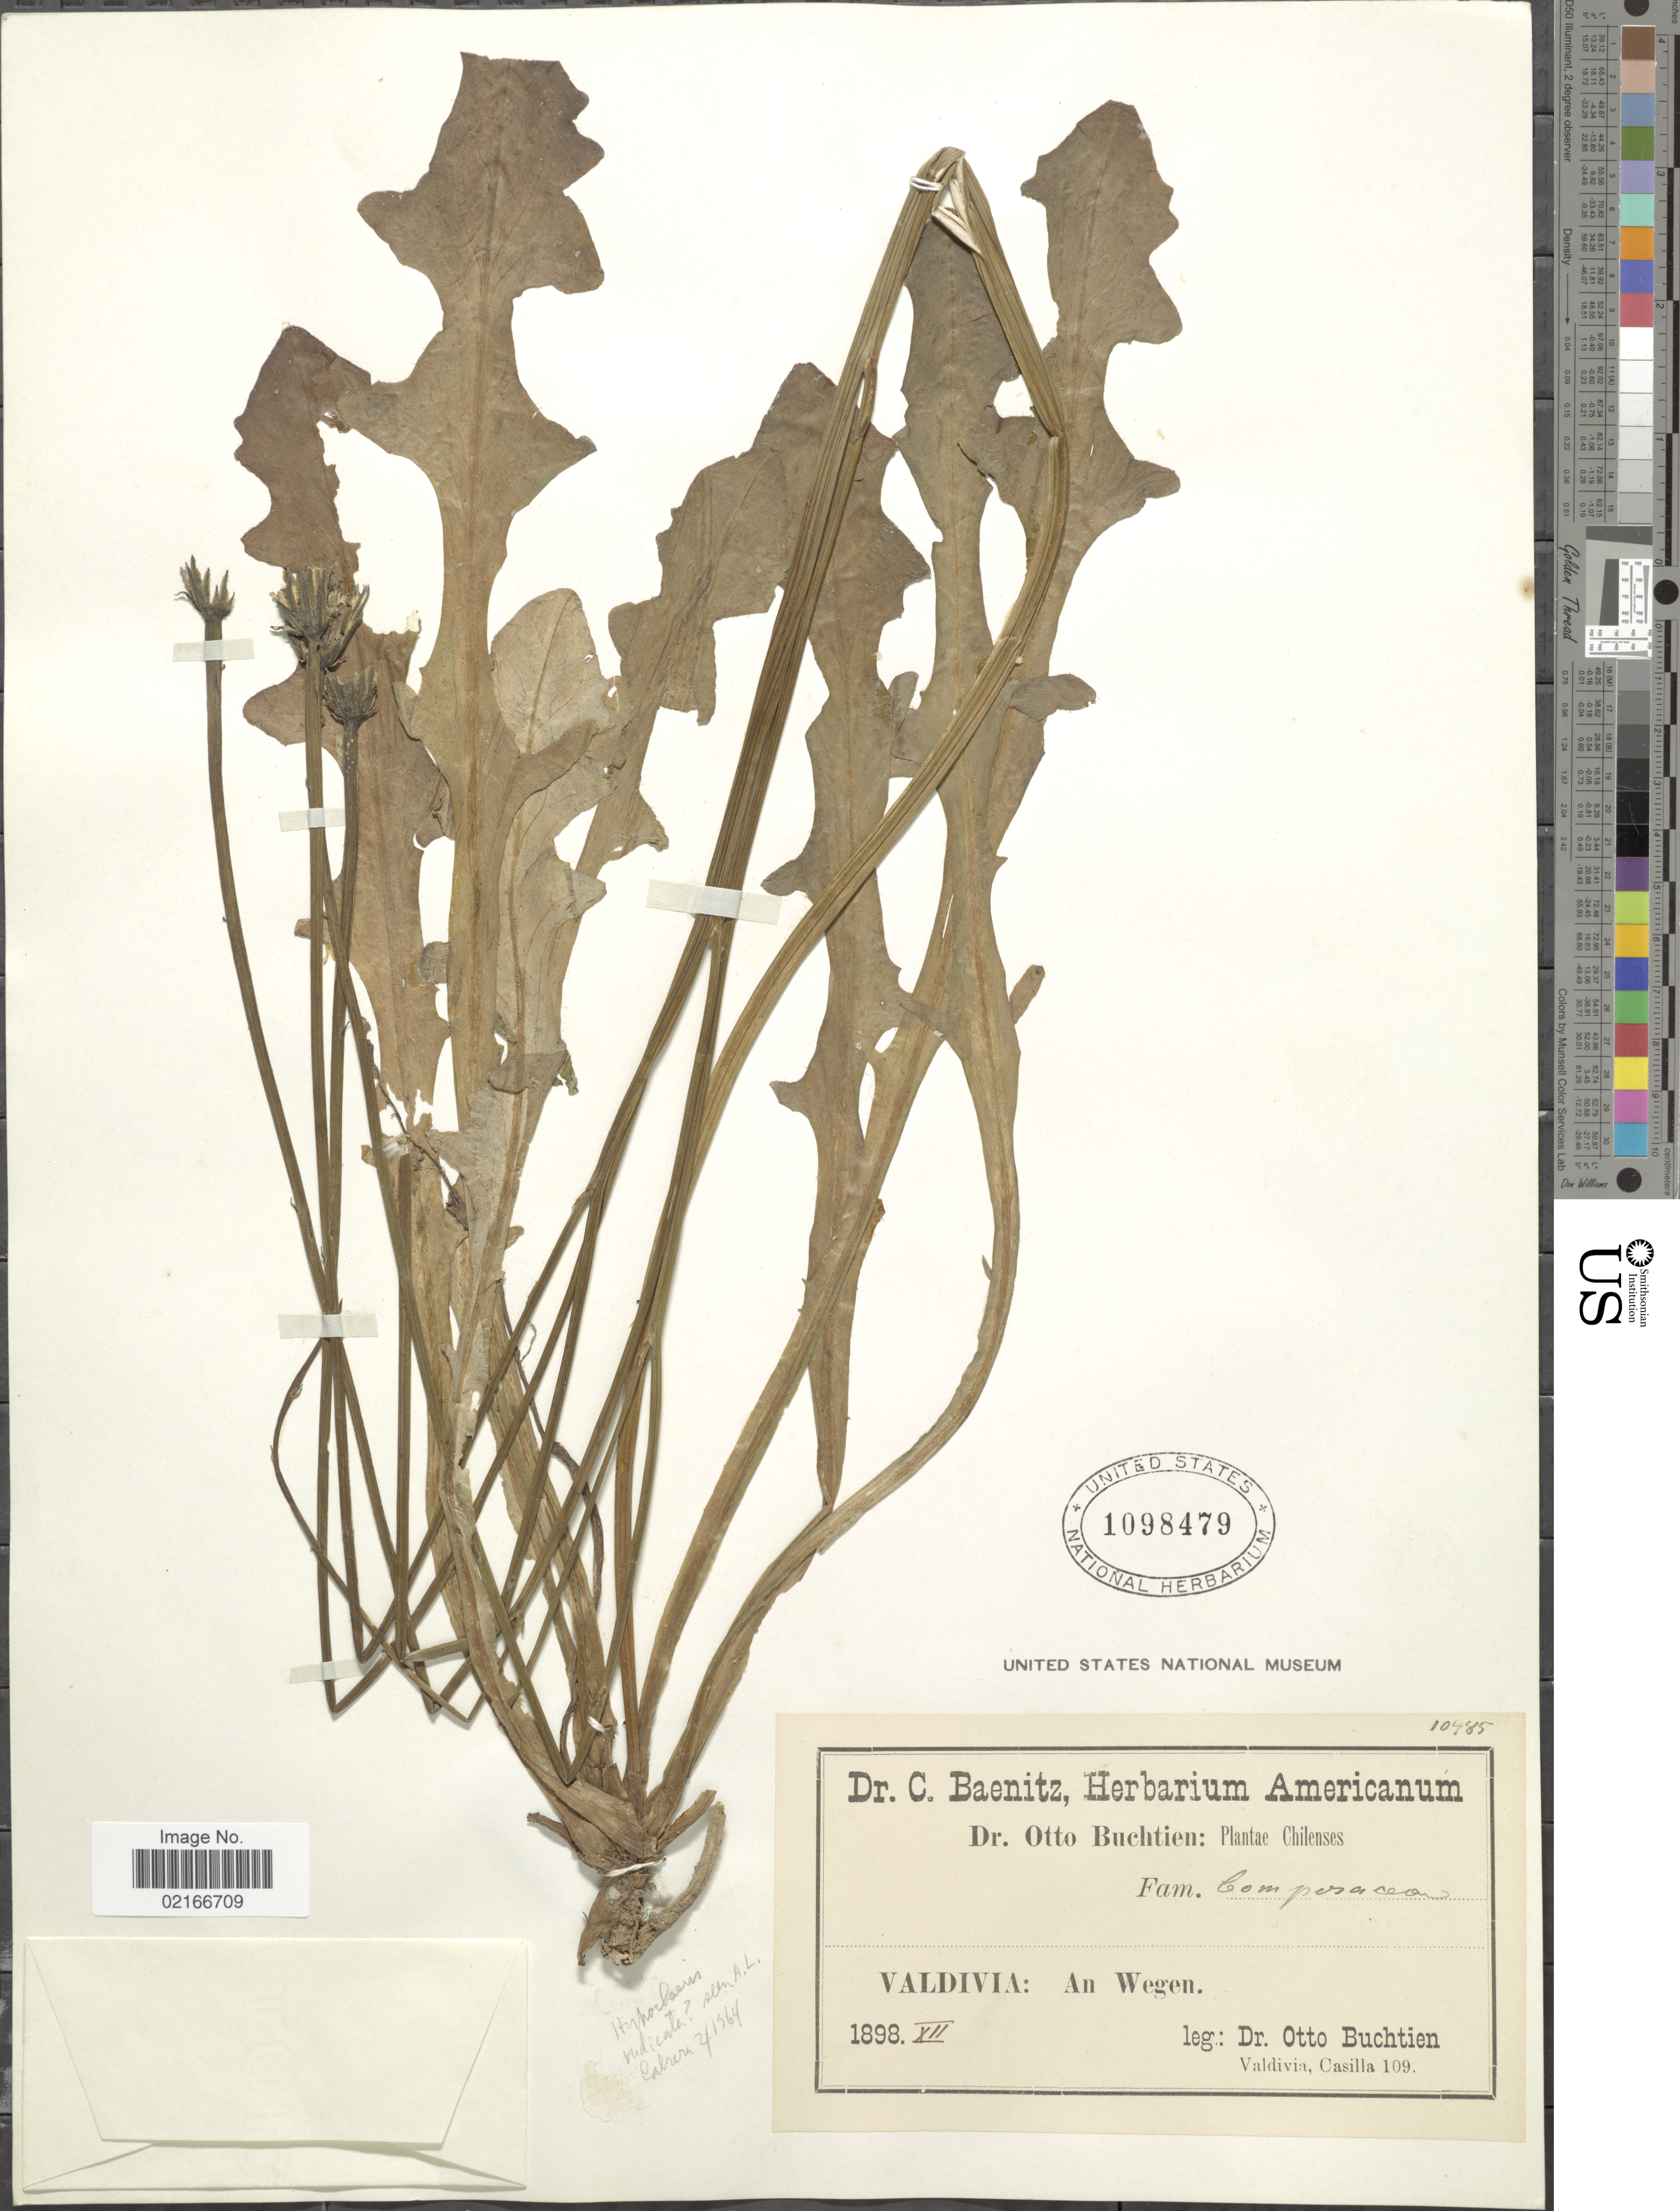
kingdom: Plantae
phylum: Tracheophyta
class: Magnoliopsida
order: Asterales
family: Asteraceae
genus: Hypochaeris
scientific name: Hypochaeris radicata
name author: L.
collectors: O. Buchtien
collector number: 10485*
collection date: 1898-12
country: Chile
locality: Valdivia: An Wegen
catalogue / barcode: US 1098479